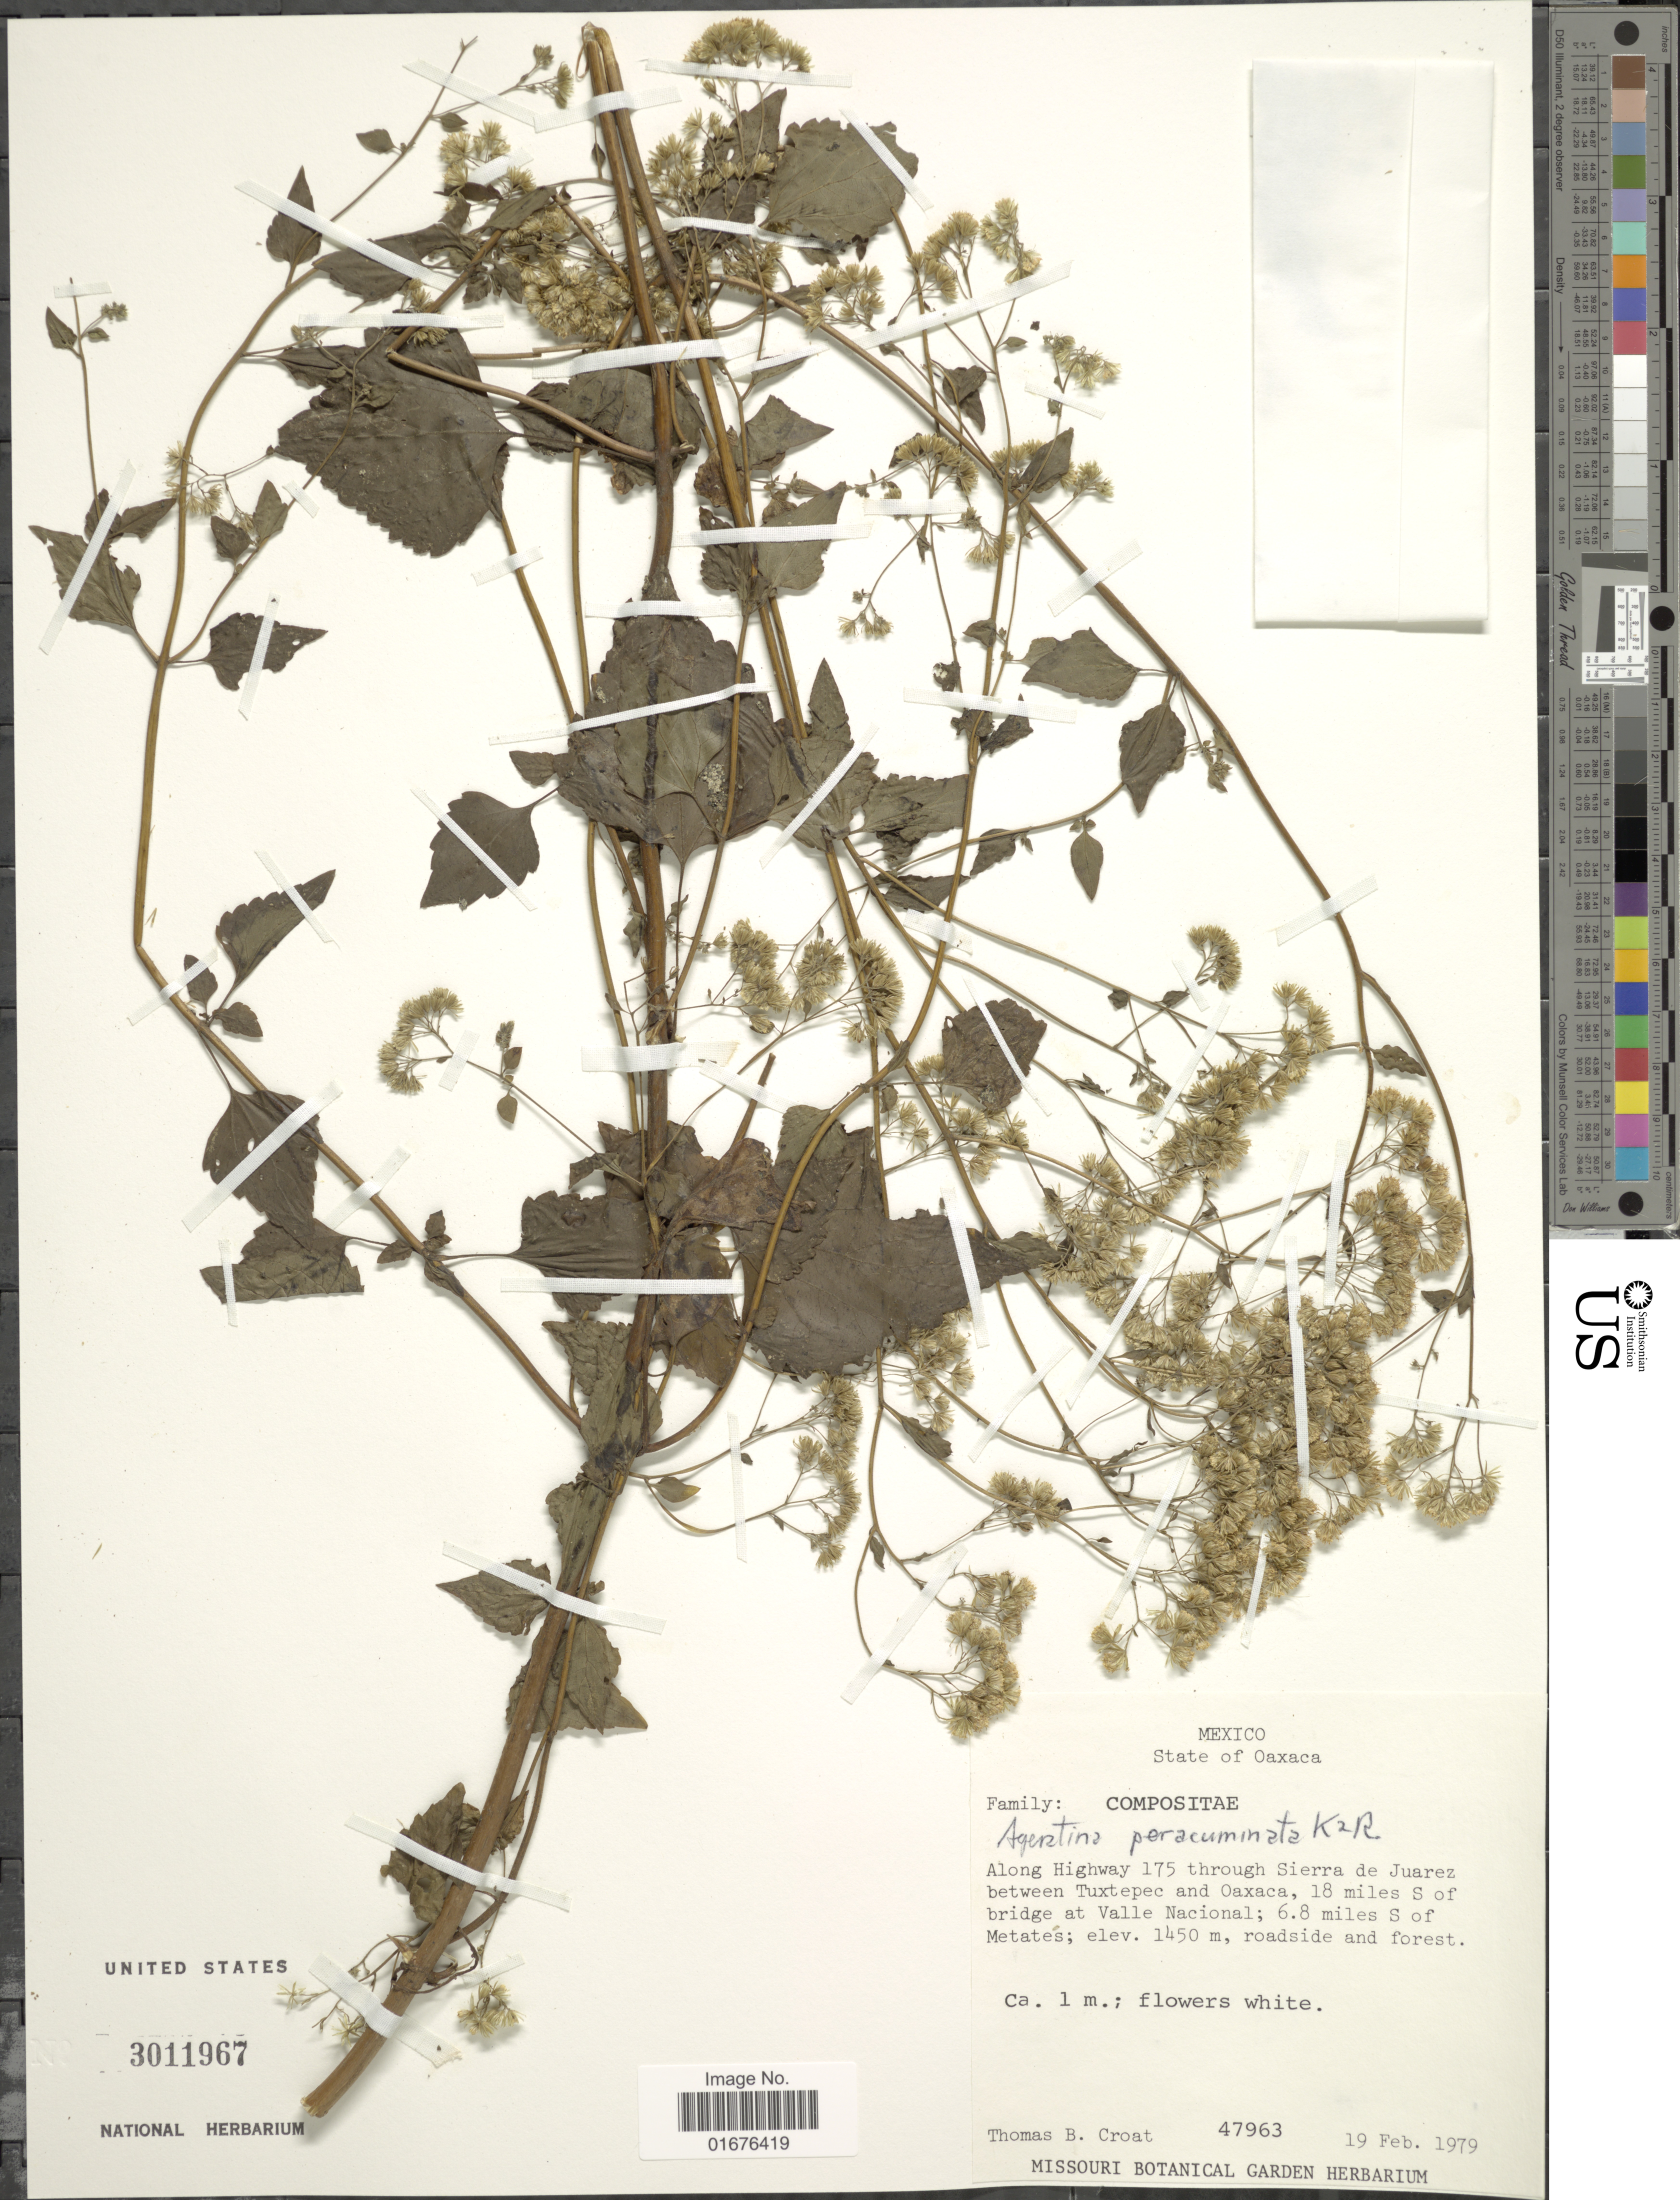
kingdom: Plantae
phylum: Tracheophyta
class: Magnoliopsida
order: Asterales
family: Asteraceae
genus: Ageratina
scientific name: Ageratina peracuminata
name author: R.M. King & H. Rob.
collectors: T. B. Croat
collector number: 47963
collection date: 1979-02-19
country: Mexico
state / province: Oaxaca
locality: Along Highway 175 through Sierra de Juarez between Tuxtepec and Oaxaca, 18 miles S of bridge at Vakke Nacional; 6.8 miles S of Metatés, roadside and forest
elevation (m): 1450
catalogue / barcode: US 3011967